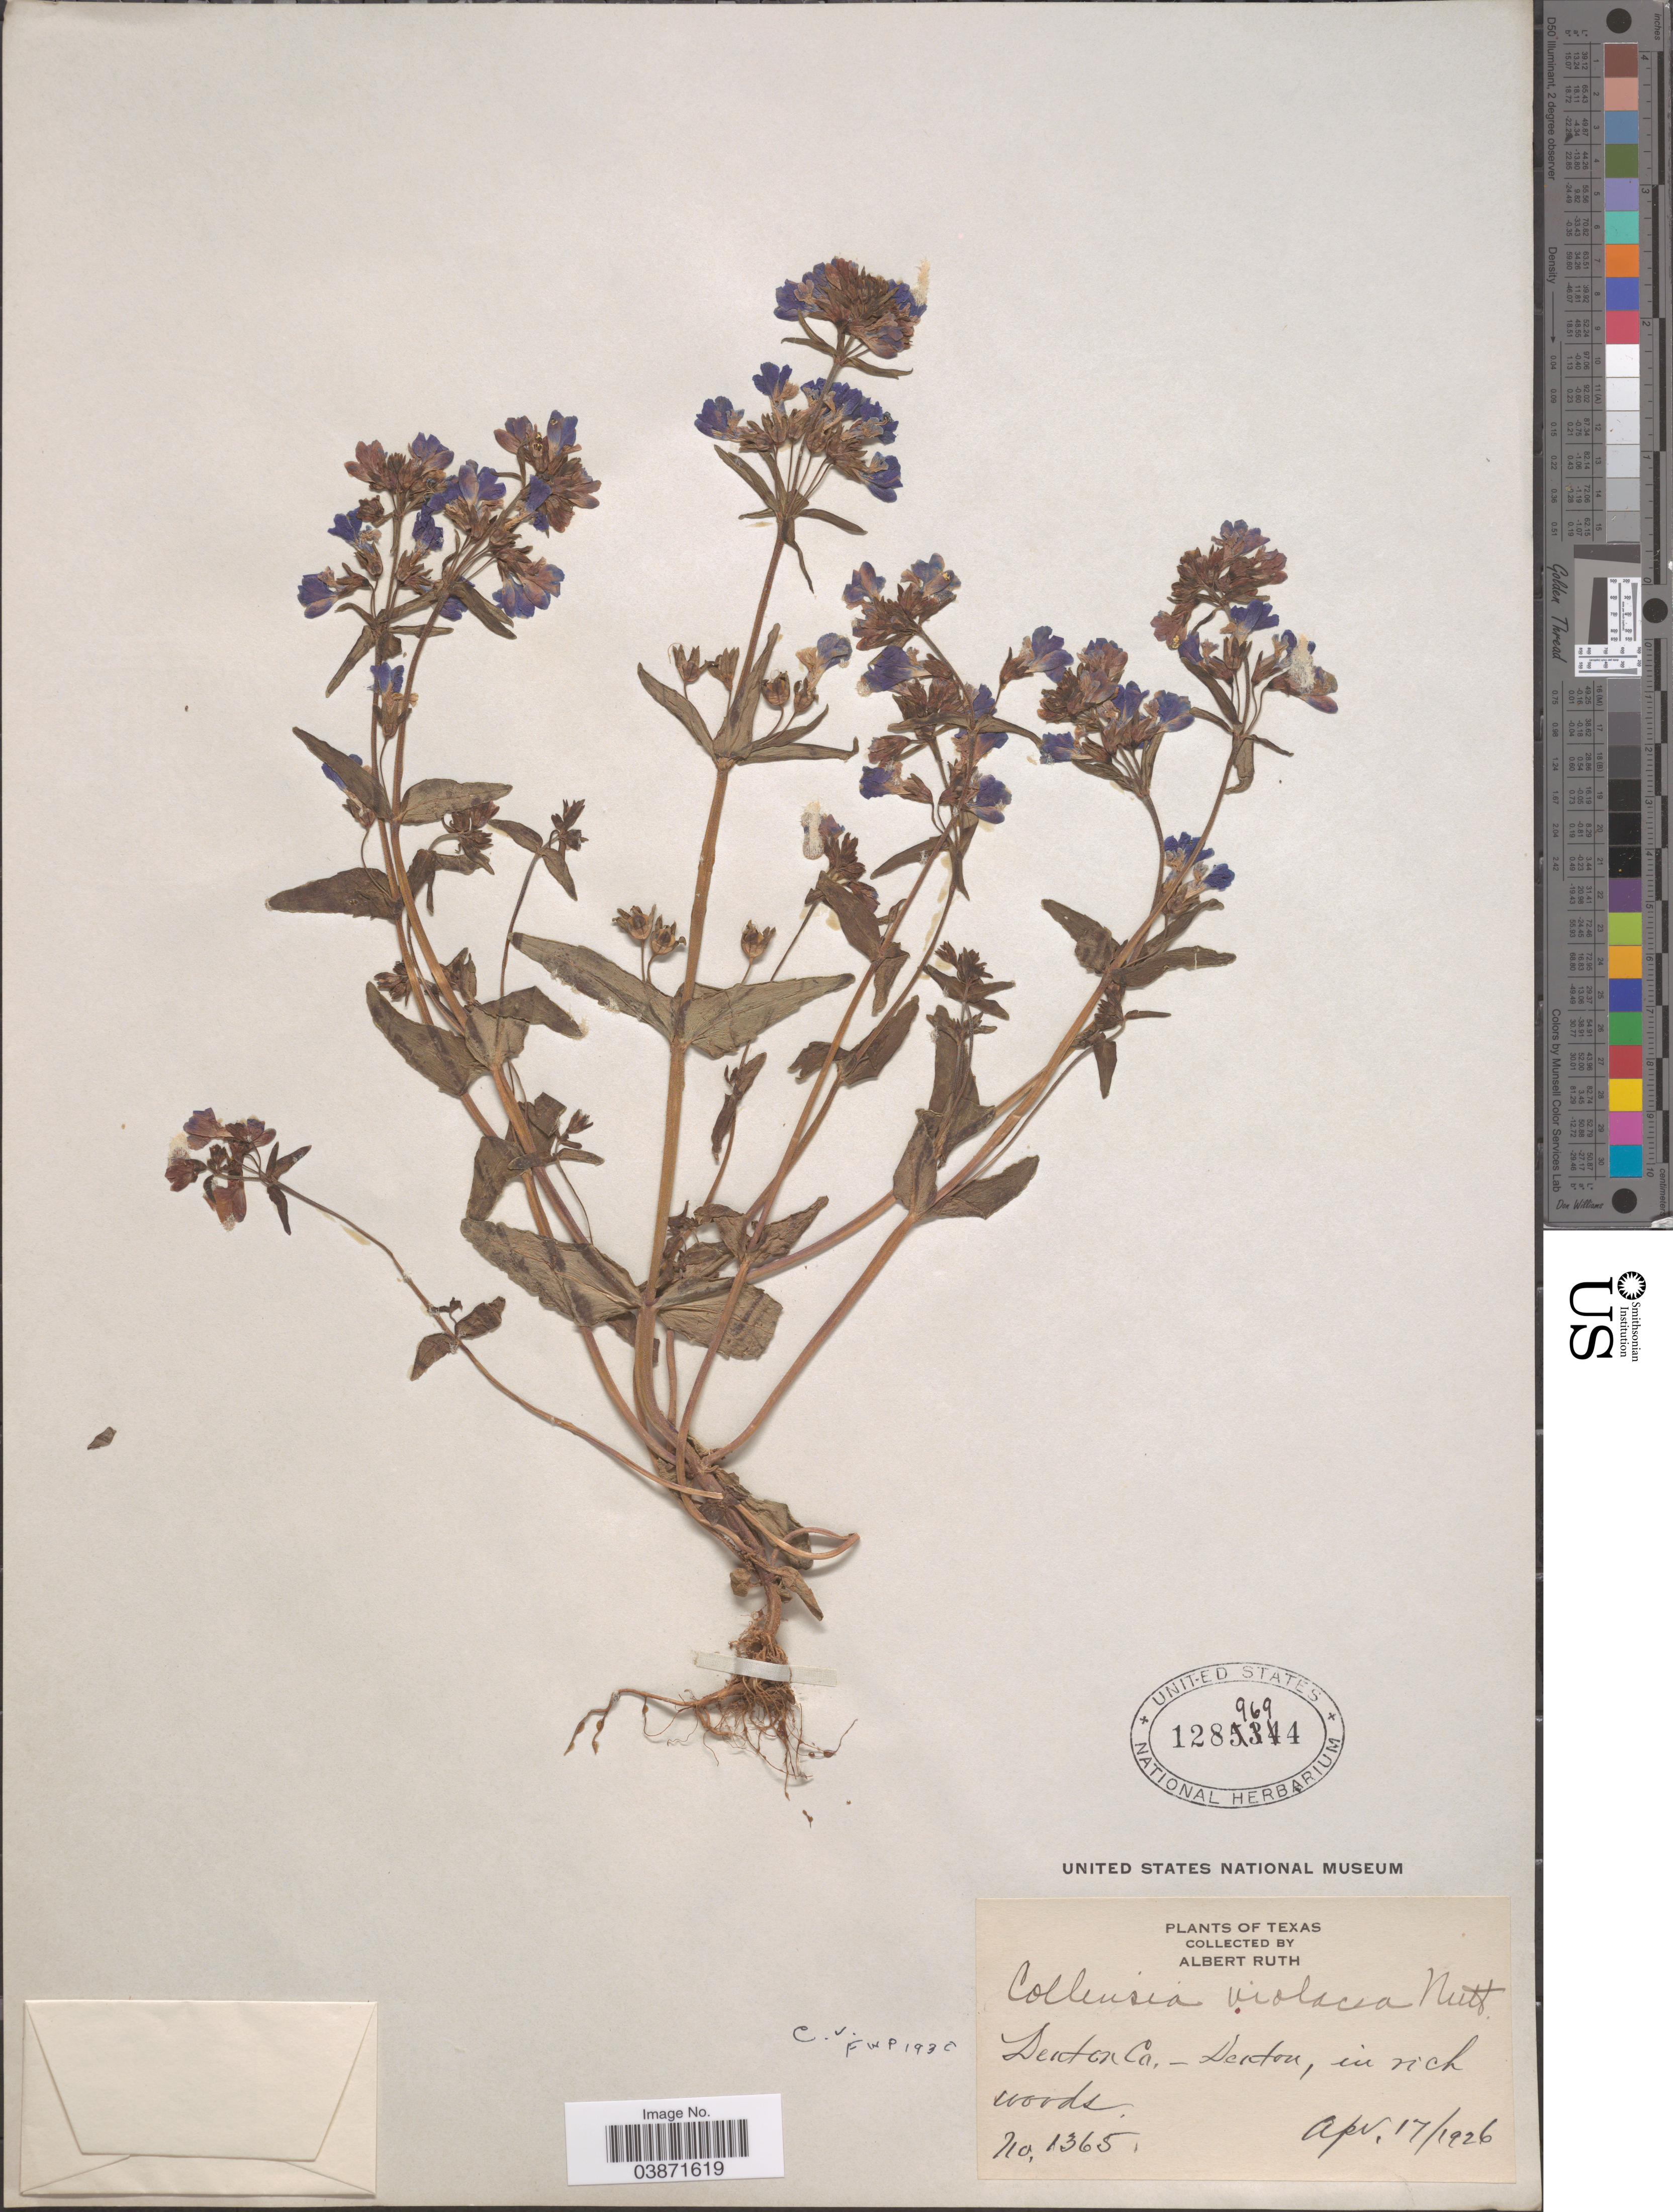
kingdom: Plantae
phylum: Tracheophyta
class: Magnoliopsida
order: Lamiales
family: Plantaginaceae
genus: Collinsia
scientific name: Collinsia violacea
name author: Nutt.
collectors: A. Ruth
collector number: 1365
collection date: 1926-04-17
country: United States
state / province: Texas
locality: Denton Co. - Denton.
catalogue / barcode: US 1289694